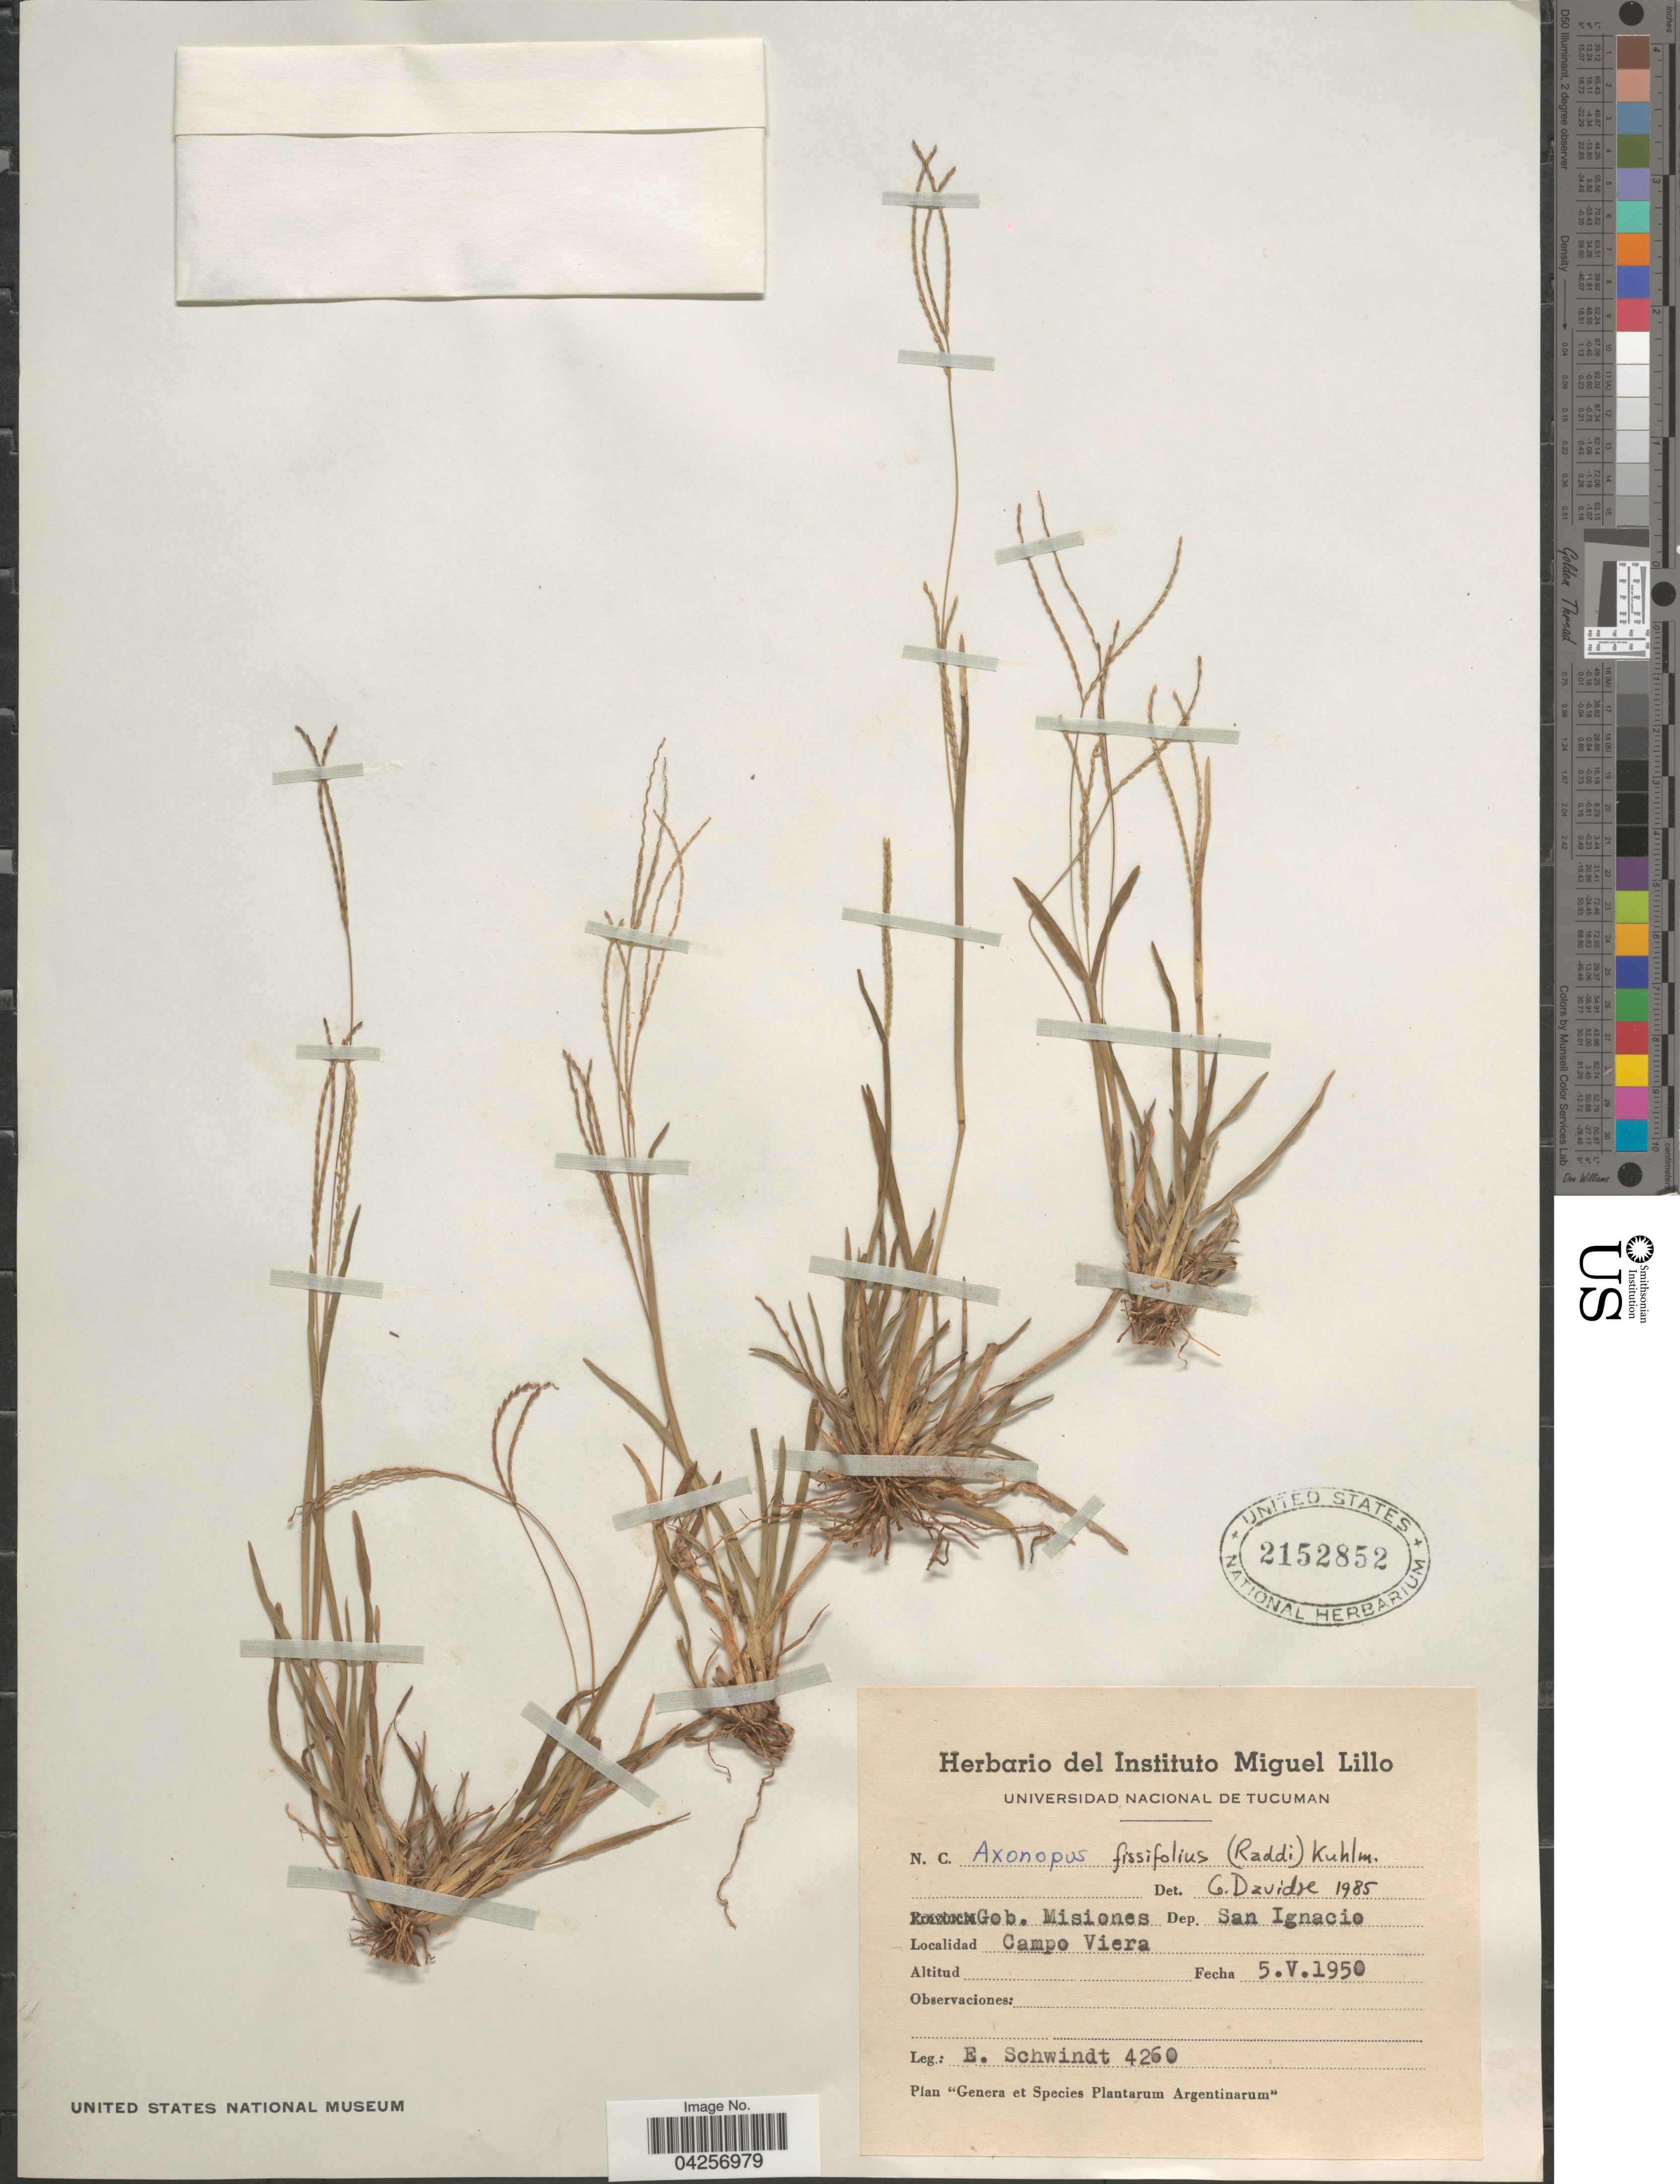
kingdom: Plantae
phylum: Tracheophyta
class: Liliopsida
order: Poales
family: Poaceae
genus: Axonopus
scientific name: Axonopus fissifolius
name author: (Raddi) Kuhlm.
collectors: E. Schwindt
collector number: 4260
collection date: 1950-05-05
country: Argentina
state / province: Misiones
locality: Gob. Misiones. Dep. San Ignacio. Campo Viera.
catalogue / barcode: US 2152852